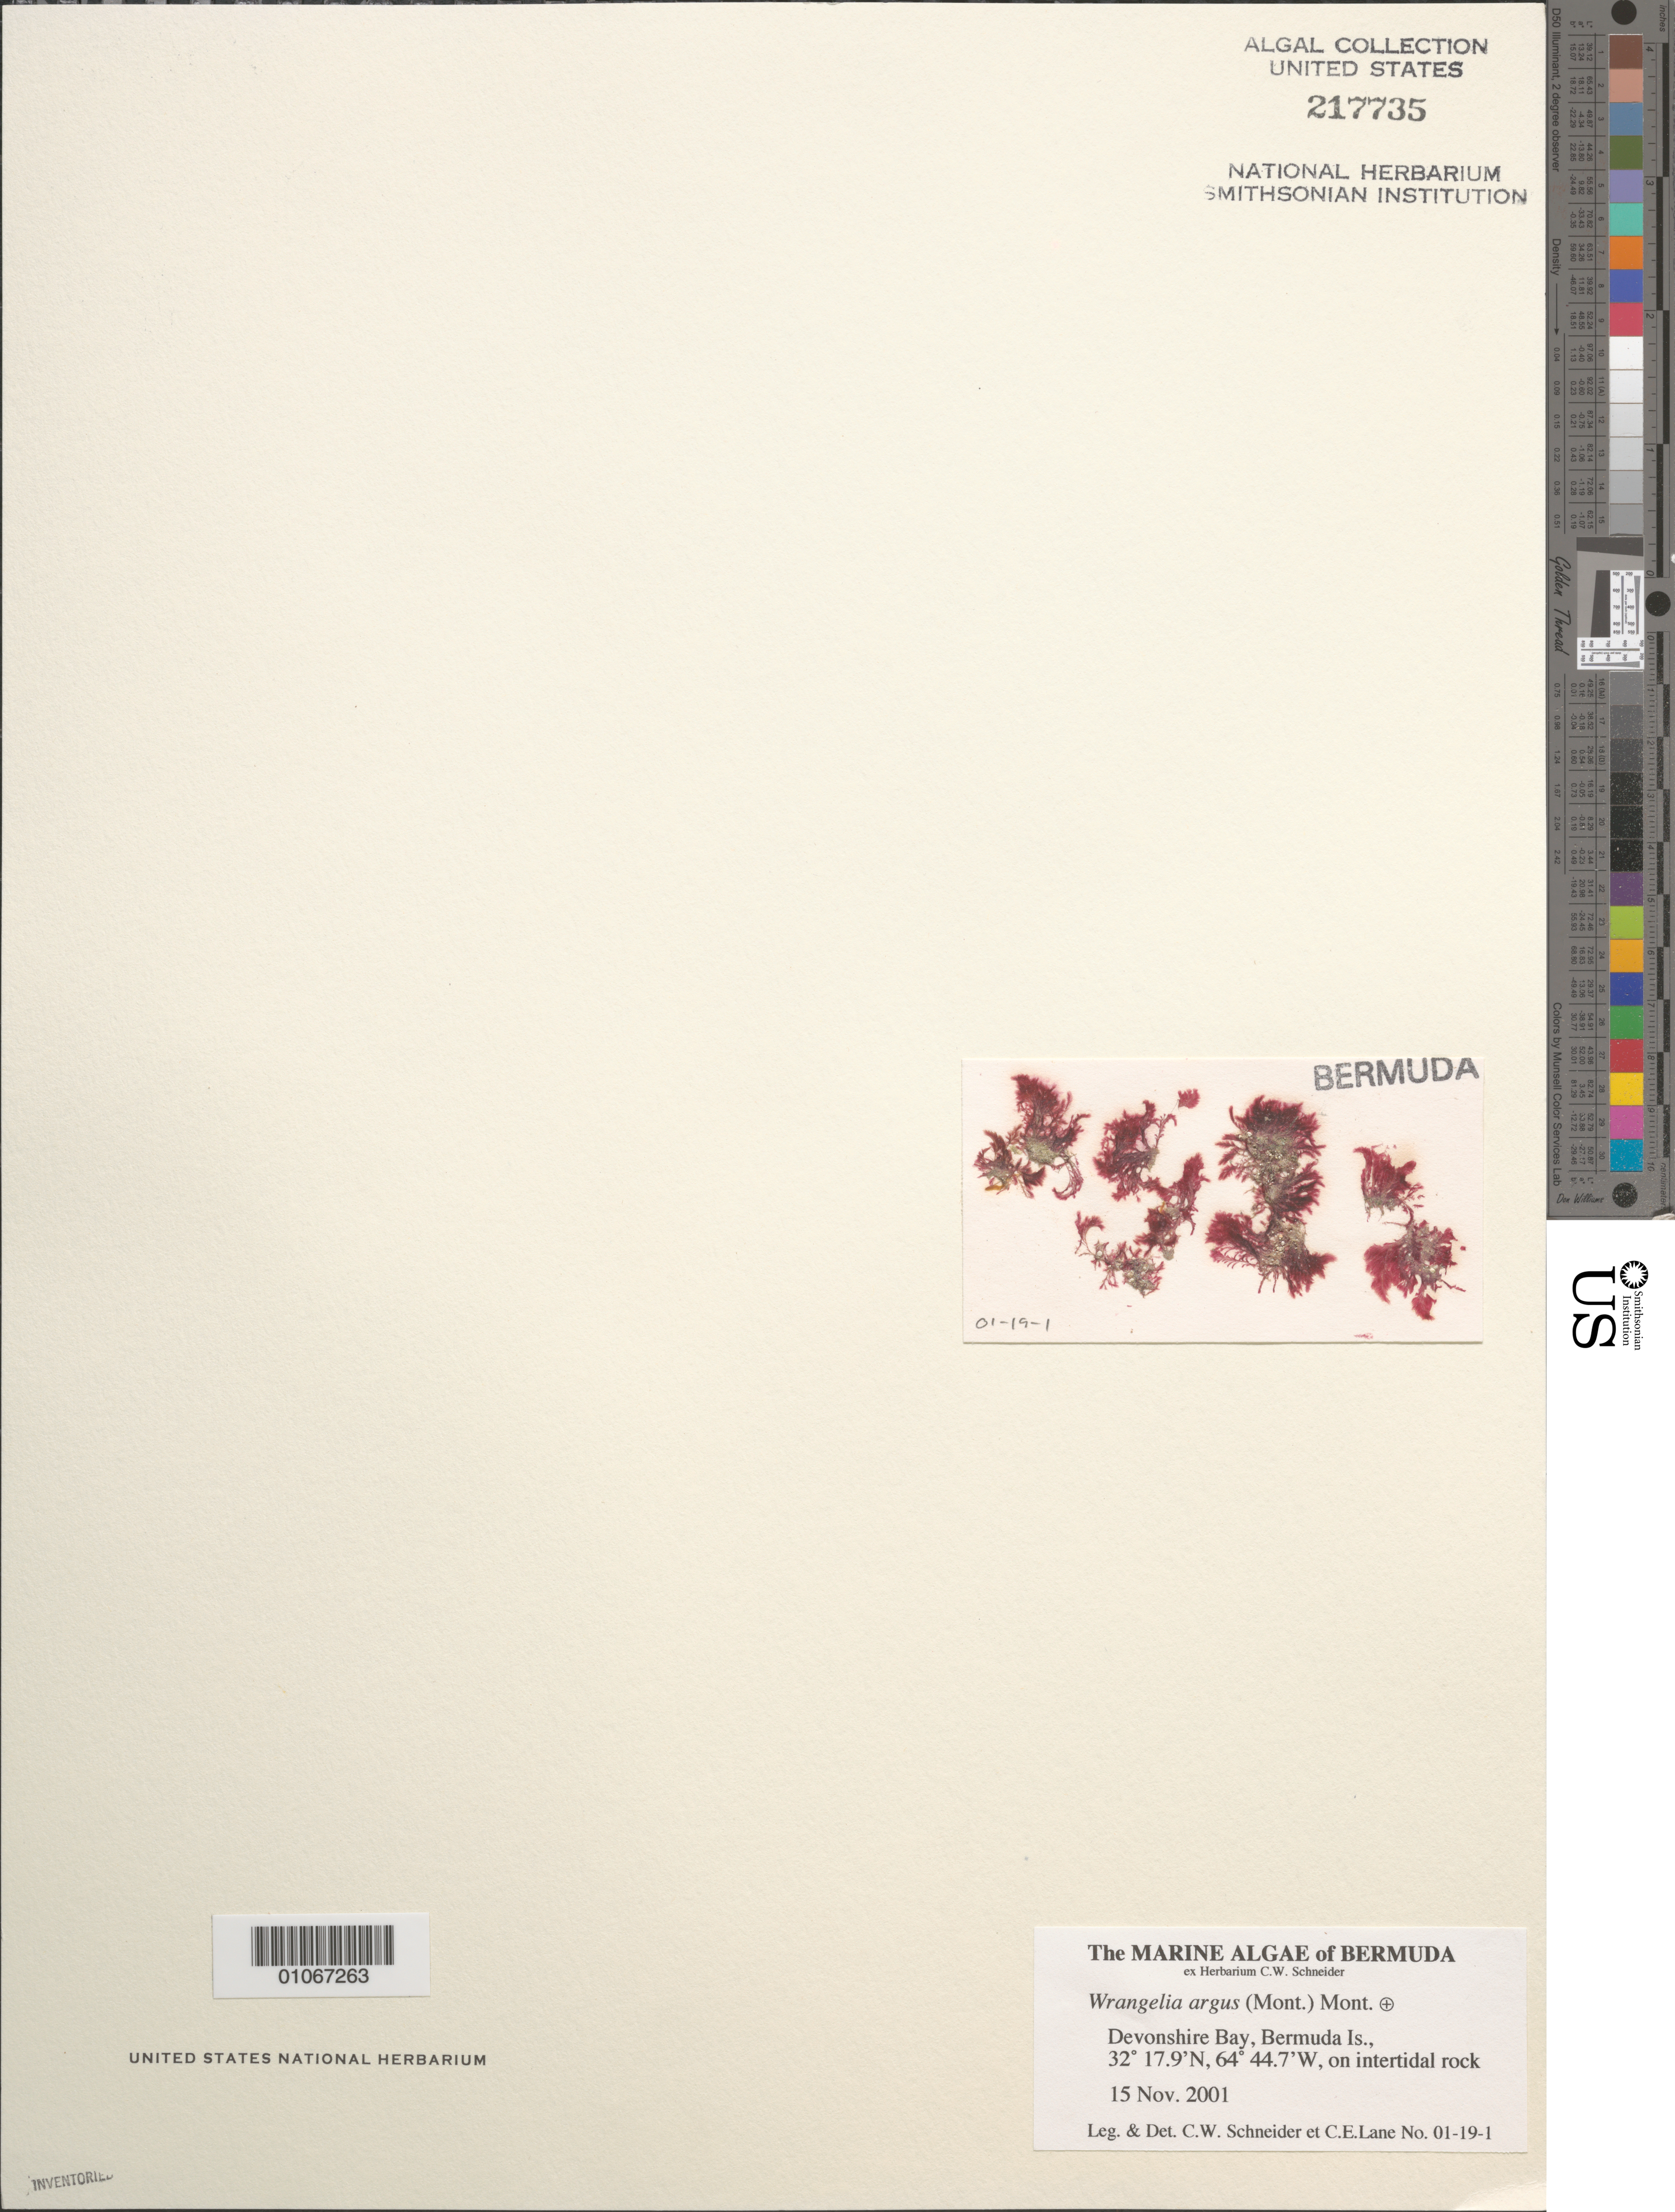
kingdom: Plantae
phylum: Rhodophyta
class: Florideophyceae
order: Ceramiales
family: Wrangeliaceae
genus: Wrangelia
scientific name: Wrangelia argus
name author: (Mont.) Mont.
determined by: Schneider, C. W.; Lane, C. E.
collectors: C. W. Schneider & C. E. Lane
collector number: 01-19-1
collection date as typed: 15 Nov 2001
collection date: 2001-11-15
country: Bermuda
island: Bermuda Island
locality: Devonshire Bay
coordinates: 32 17.9'N, 64 44.7'W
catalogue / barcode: US 217735